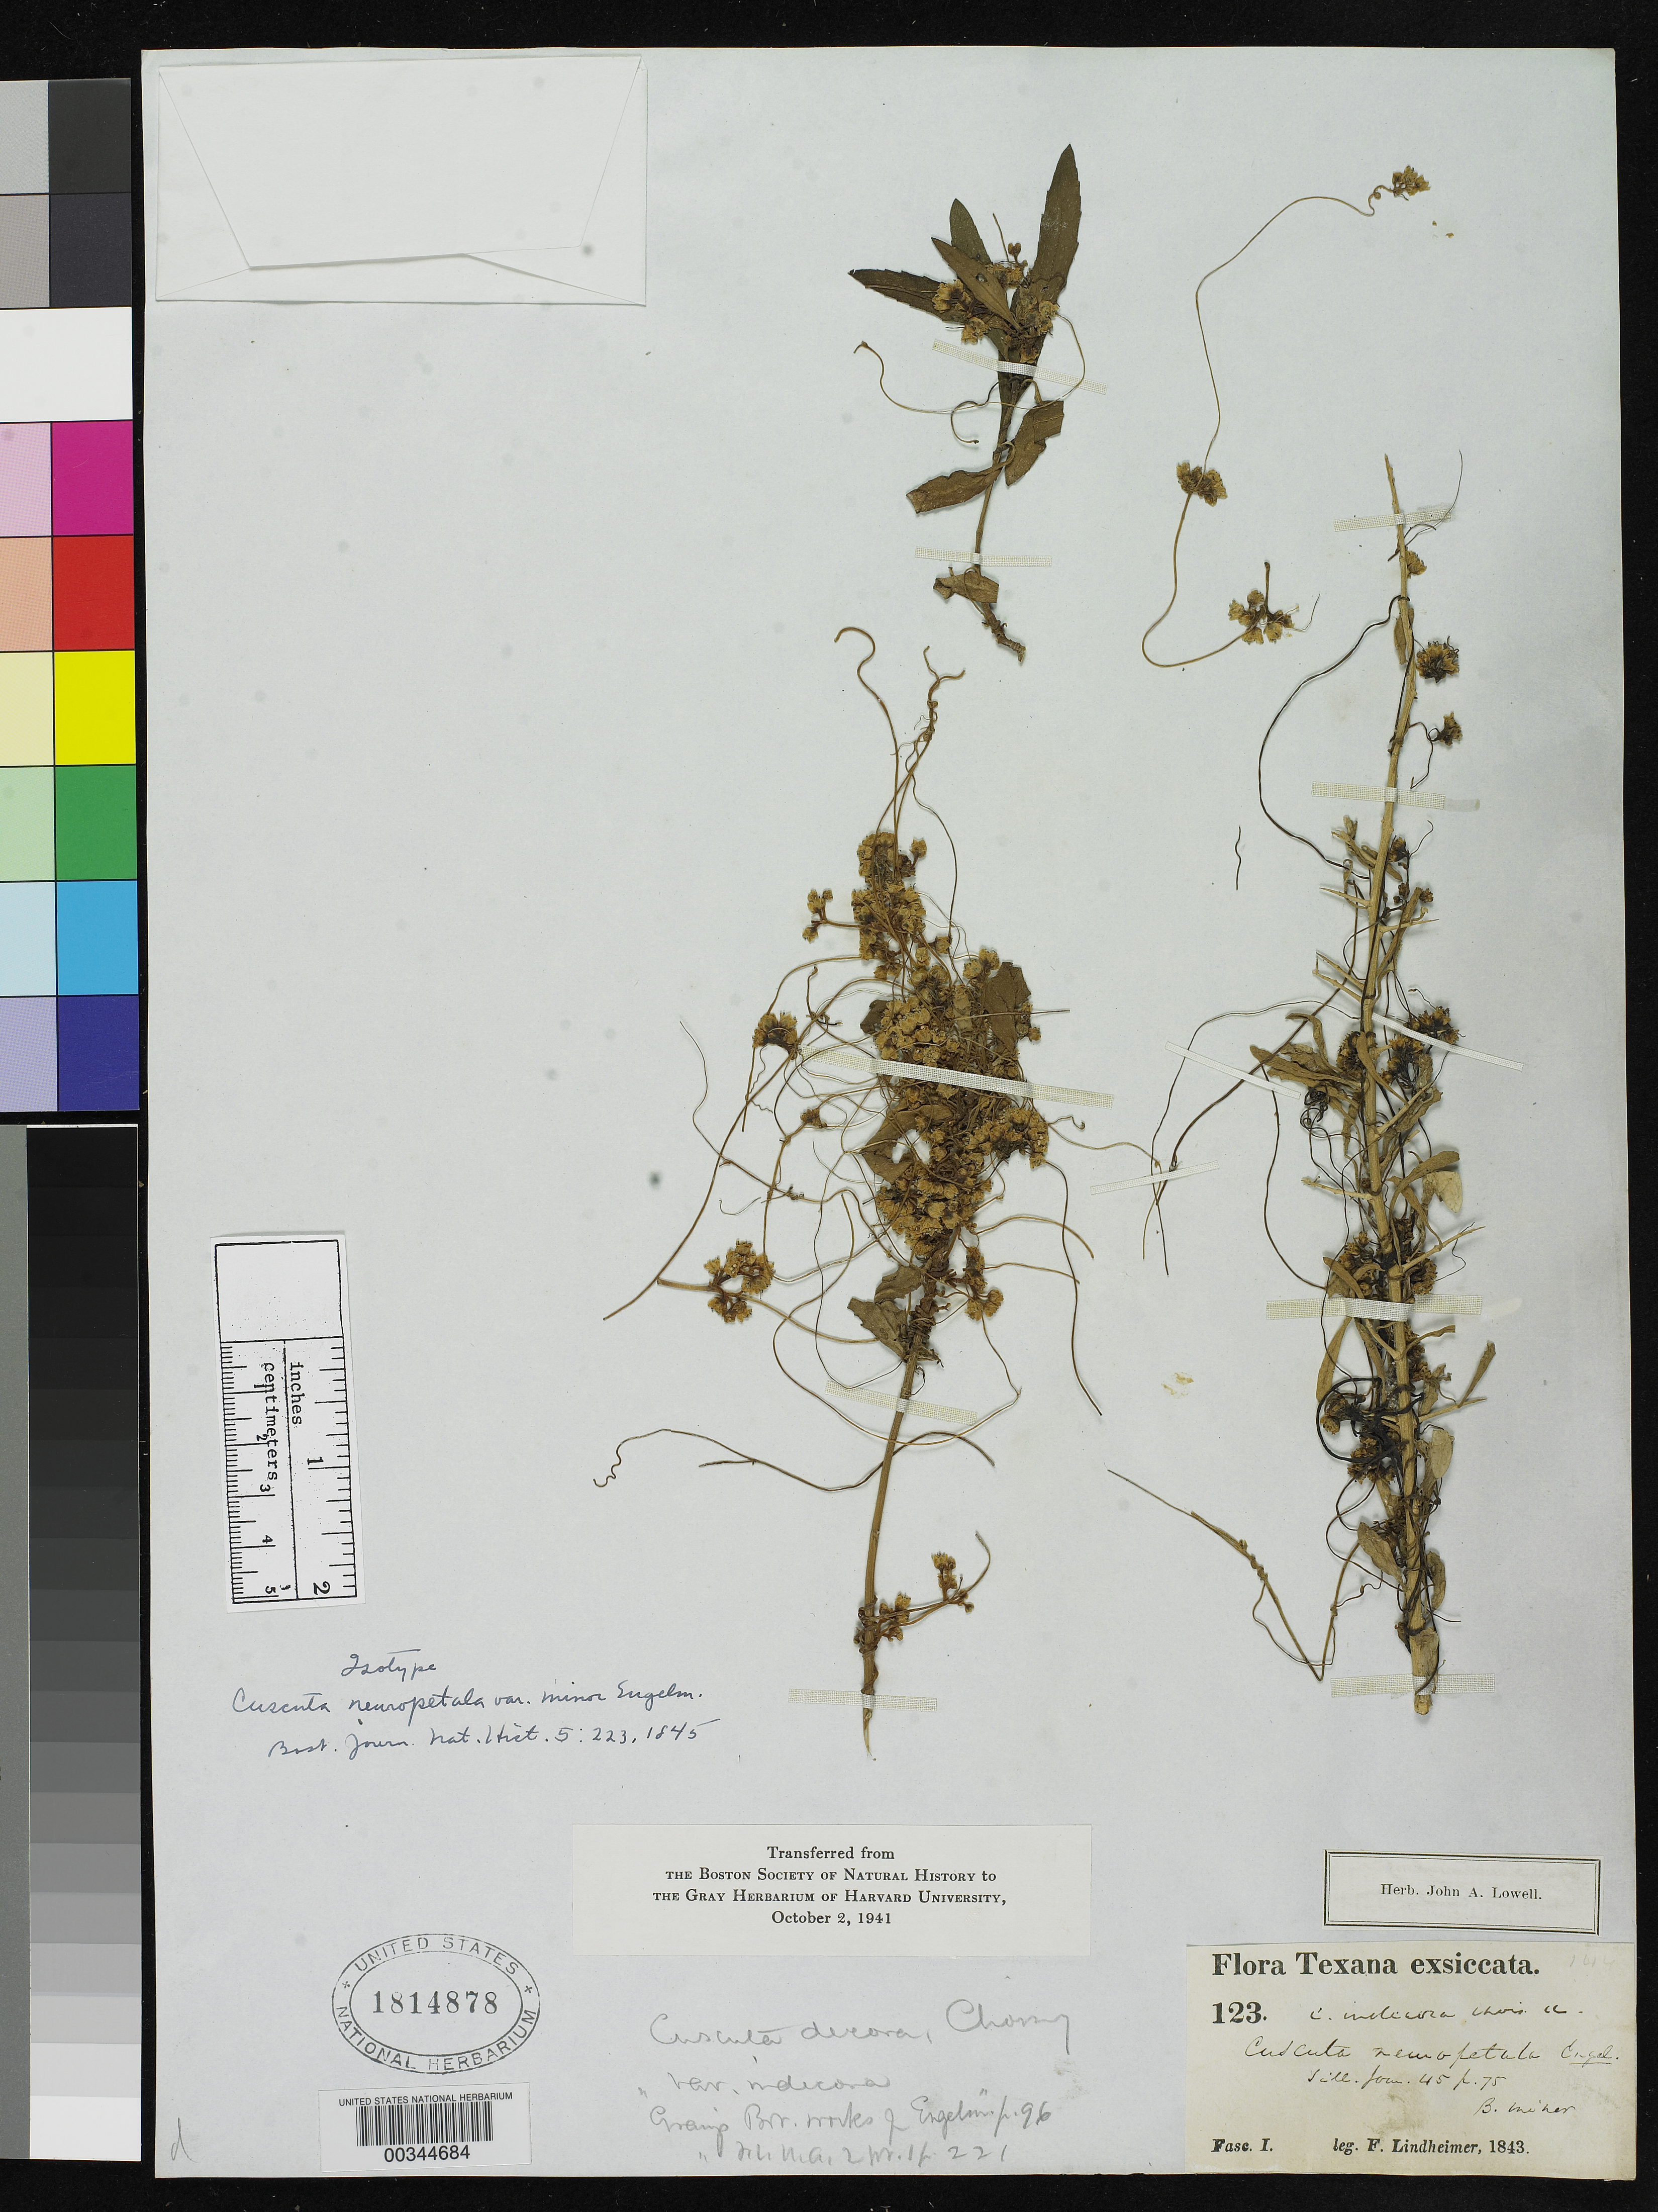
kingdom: Plantae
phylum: Tracheophyta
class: Magnoliopsida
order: Solanales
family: Convolvulaceae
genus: Cuscuta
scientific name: Cuscuta neuropetala var. minor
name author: Engelm.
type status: Isotype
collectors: F. J. Lindheimer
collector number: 123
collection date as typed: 1843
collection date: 1843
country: United States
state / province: Texas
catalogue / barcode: US 1814878